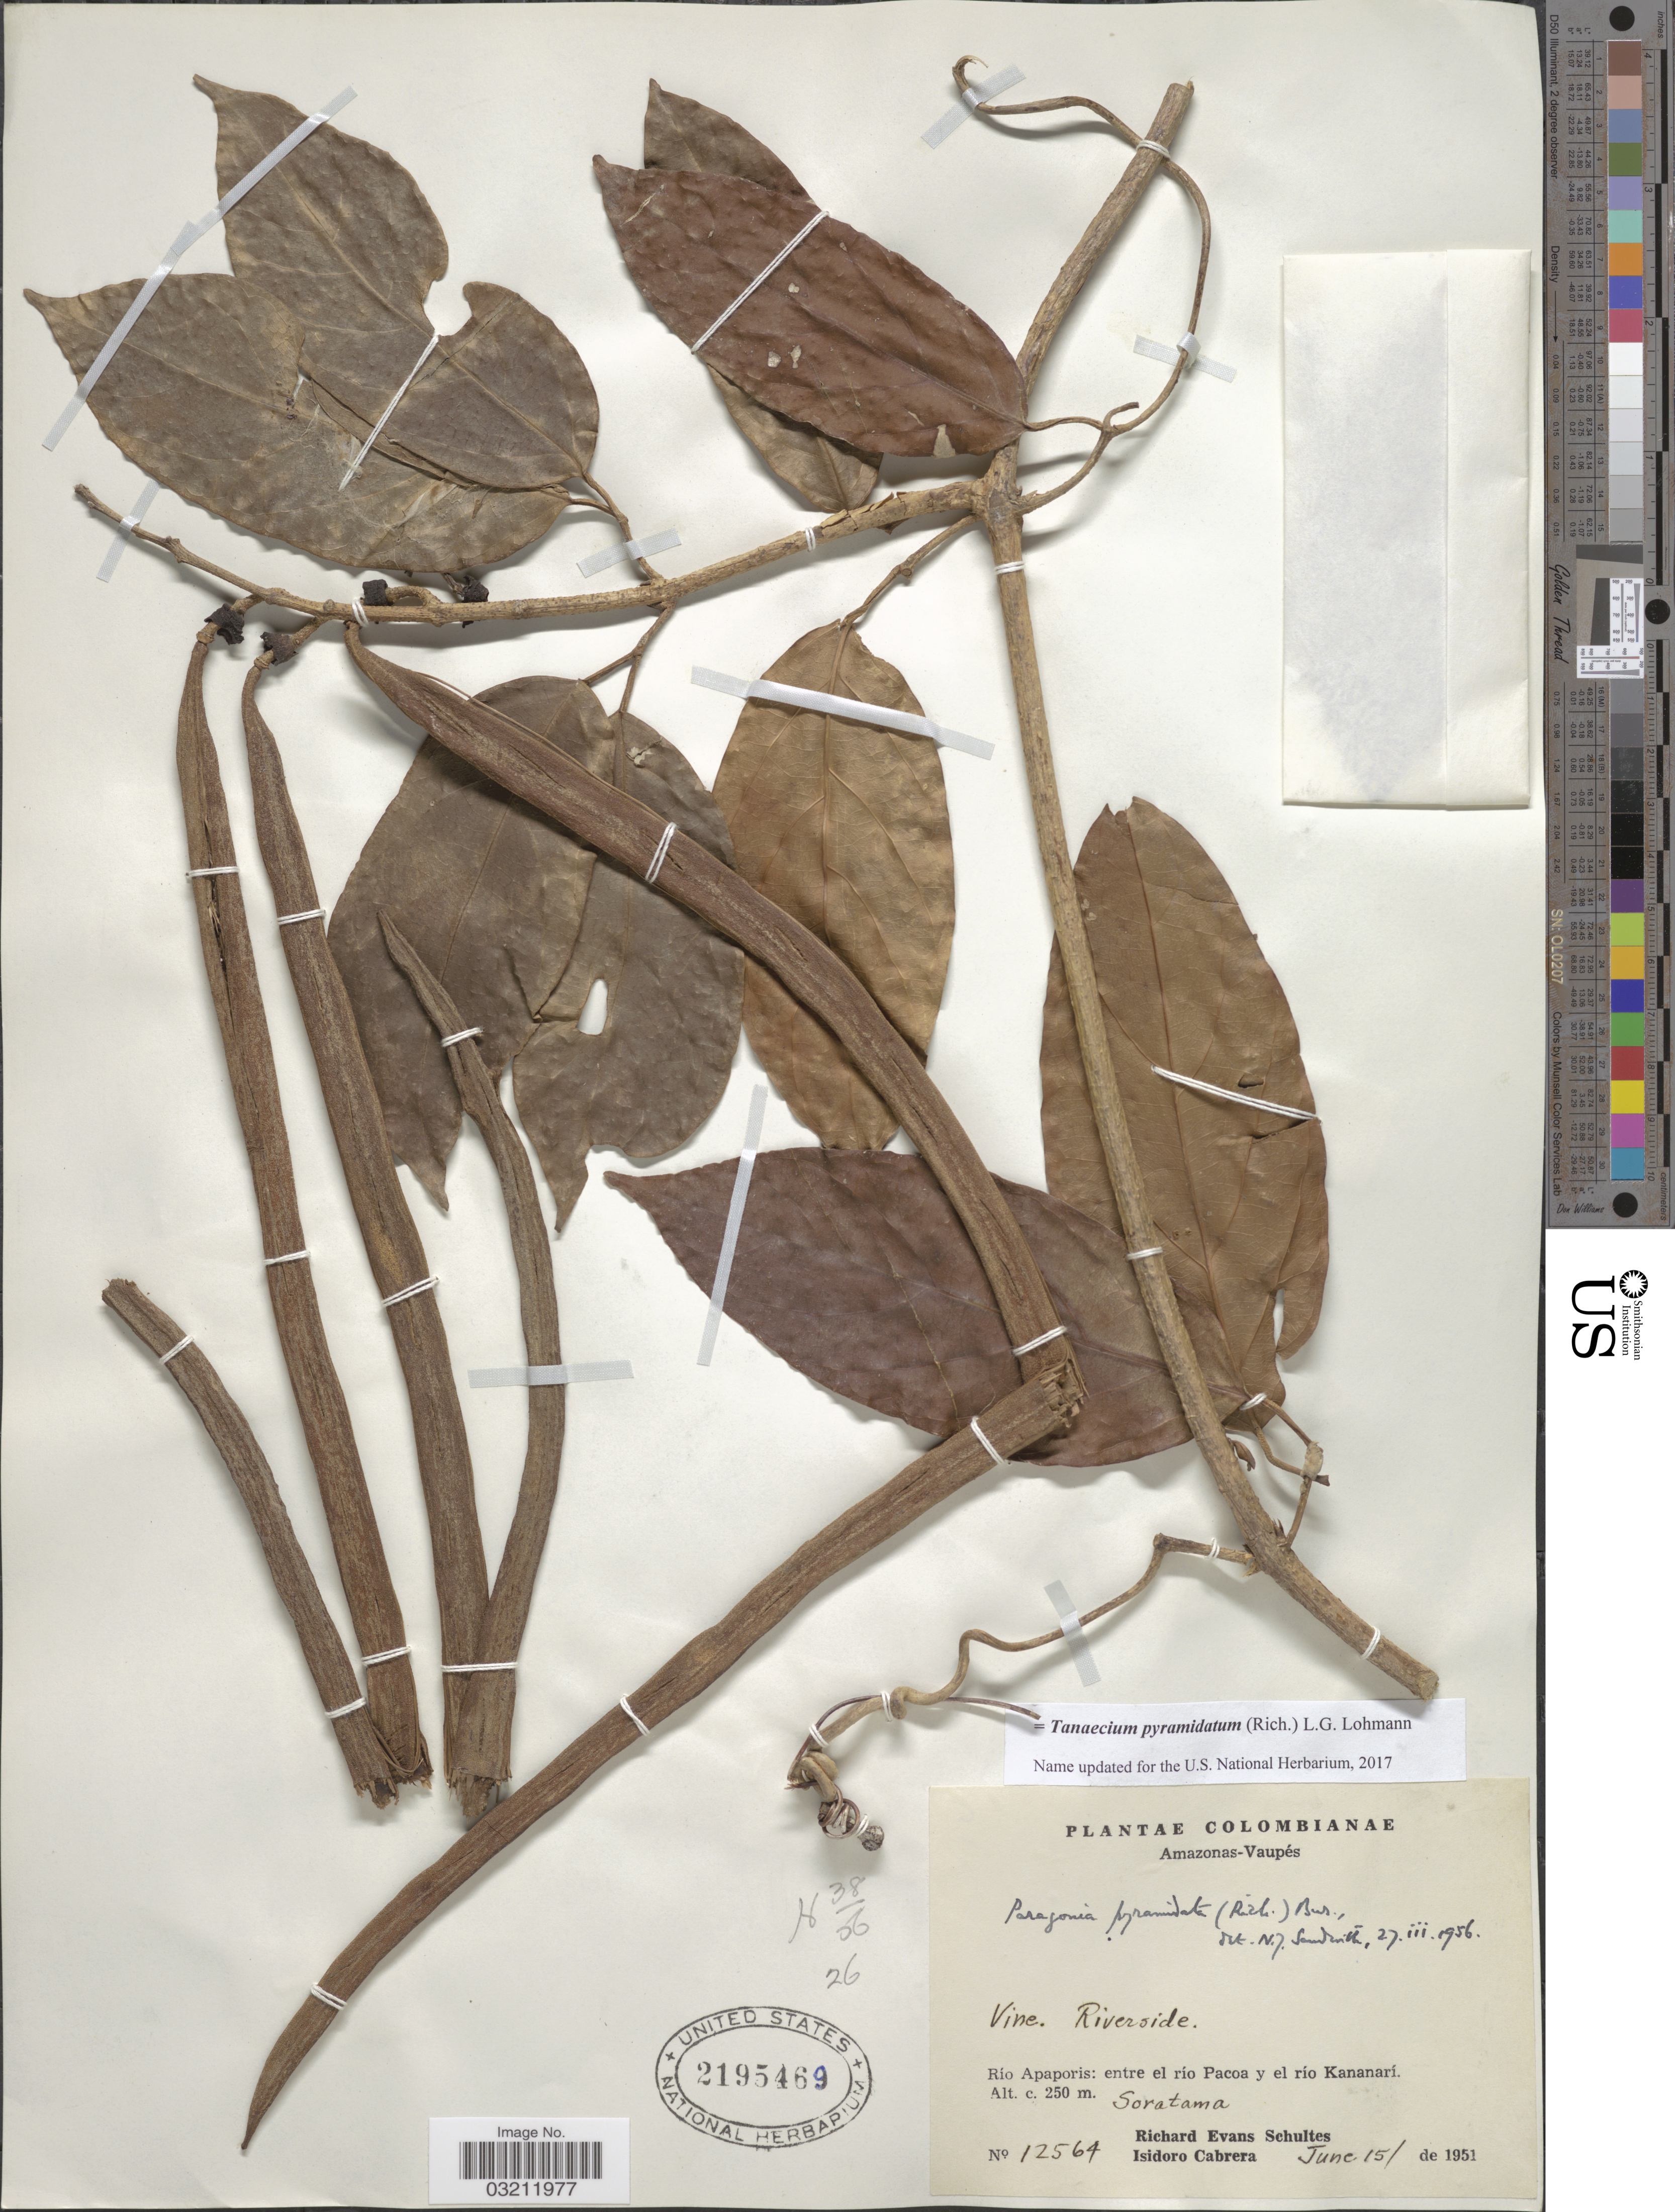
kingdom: Plantae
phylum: Tracheophyta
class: Magnoliopsida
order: Lamiales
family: Bignoniaceae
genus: Tanaecium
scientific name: Tanaecium pyramidatum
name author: (Rich.) L.G. Lohmann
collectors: R. E. Schultes & I. Cabrera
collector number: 12564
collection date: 1951-06-15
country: Colombia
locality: Amazonas-Vaupés. Río Apaporis: entre el río Pacoa y el río Kananarí. Soratama.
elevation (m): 250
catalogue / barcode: US 2195469